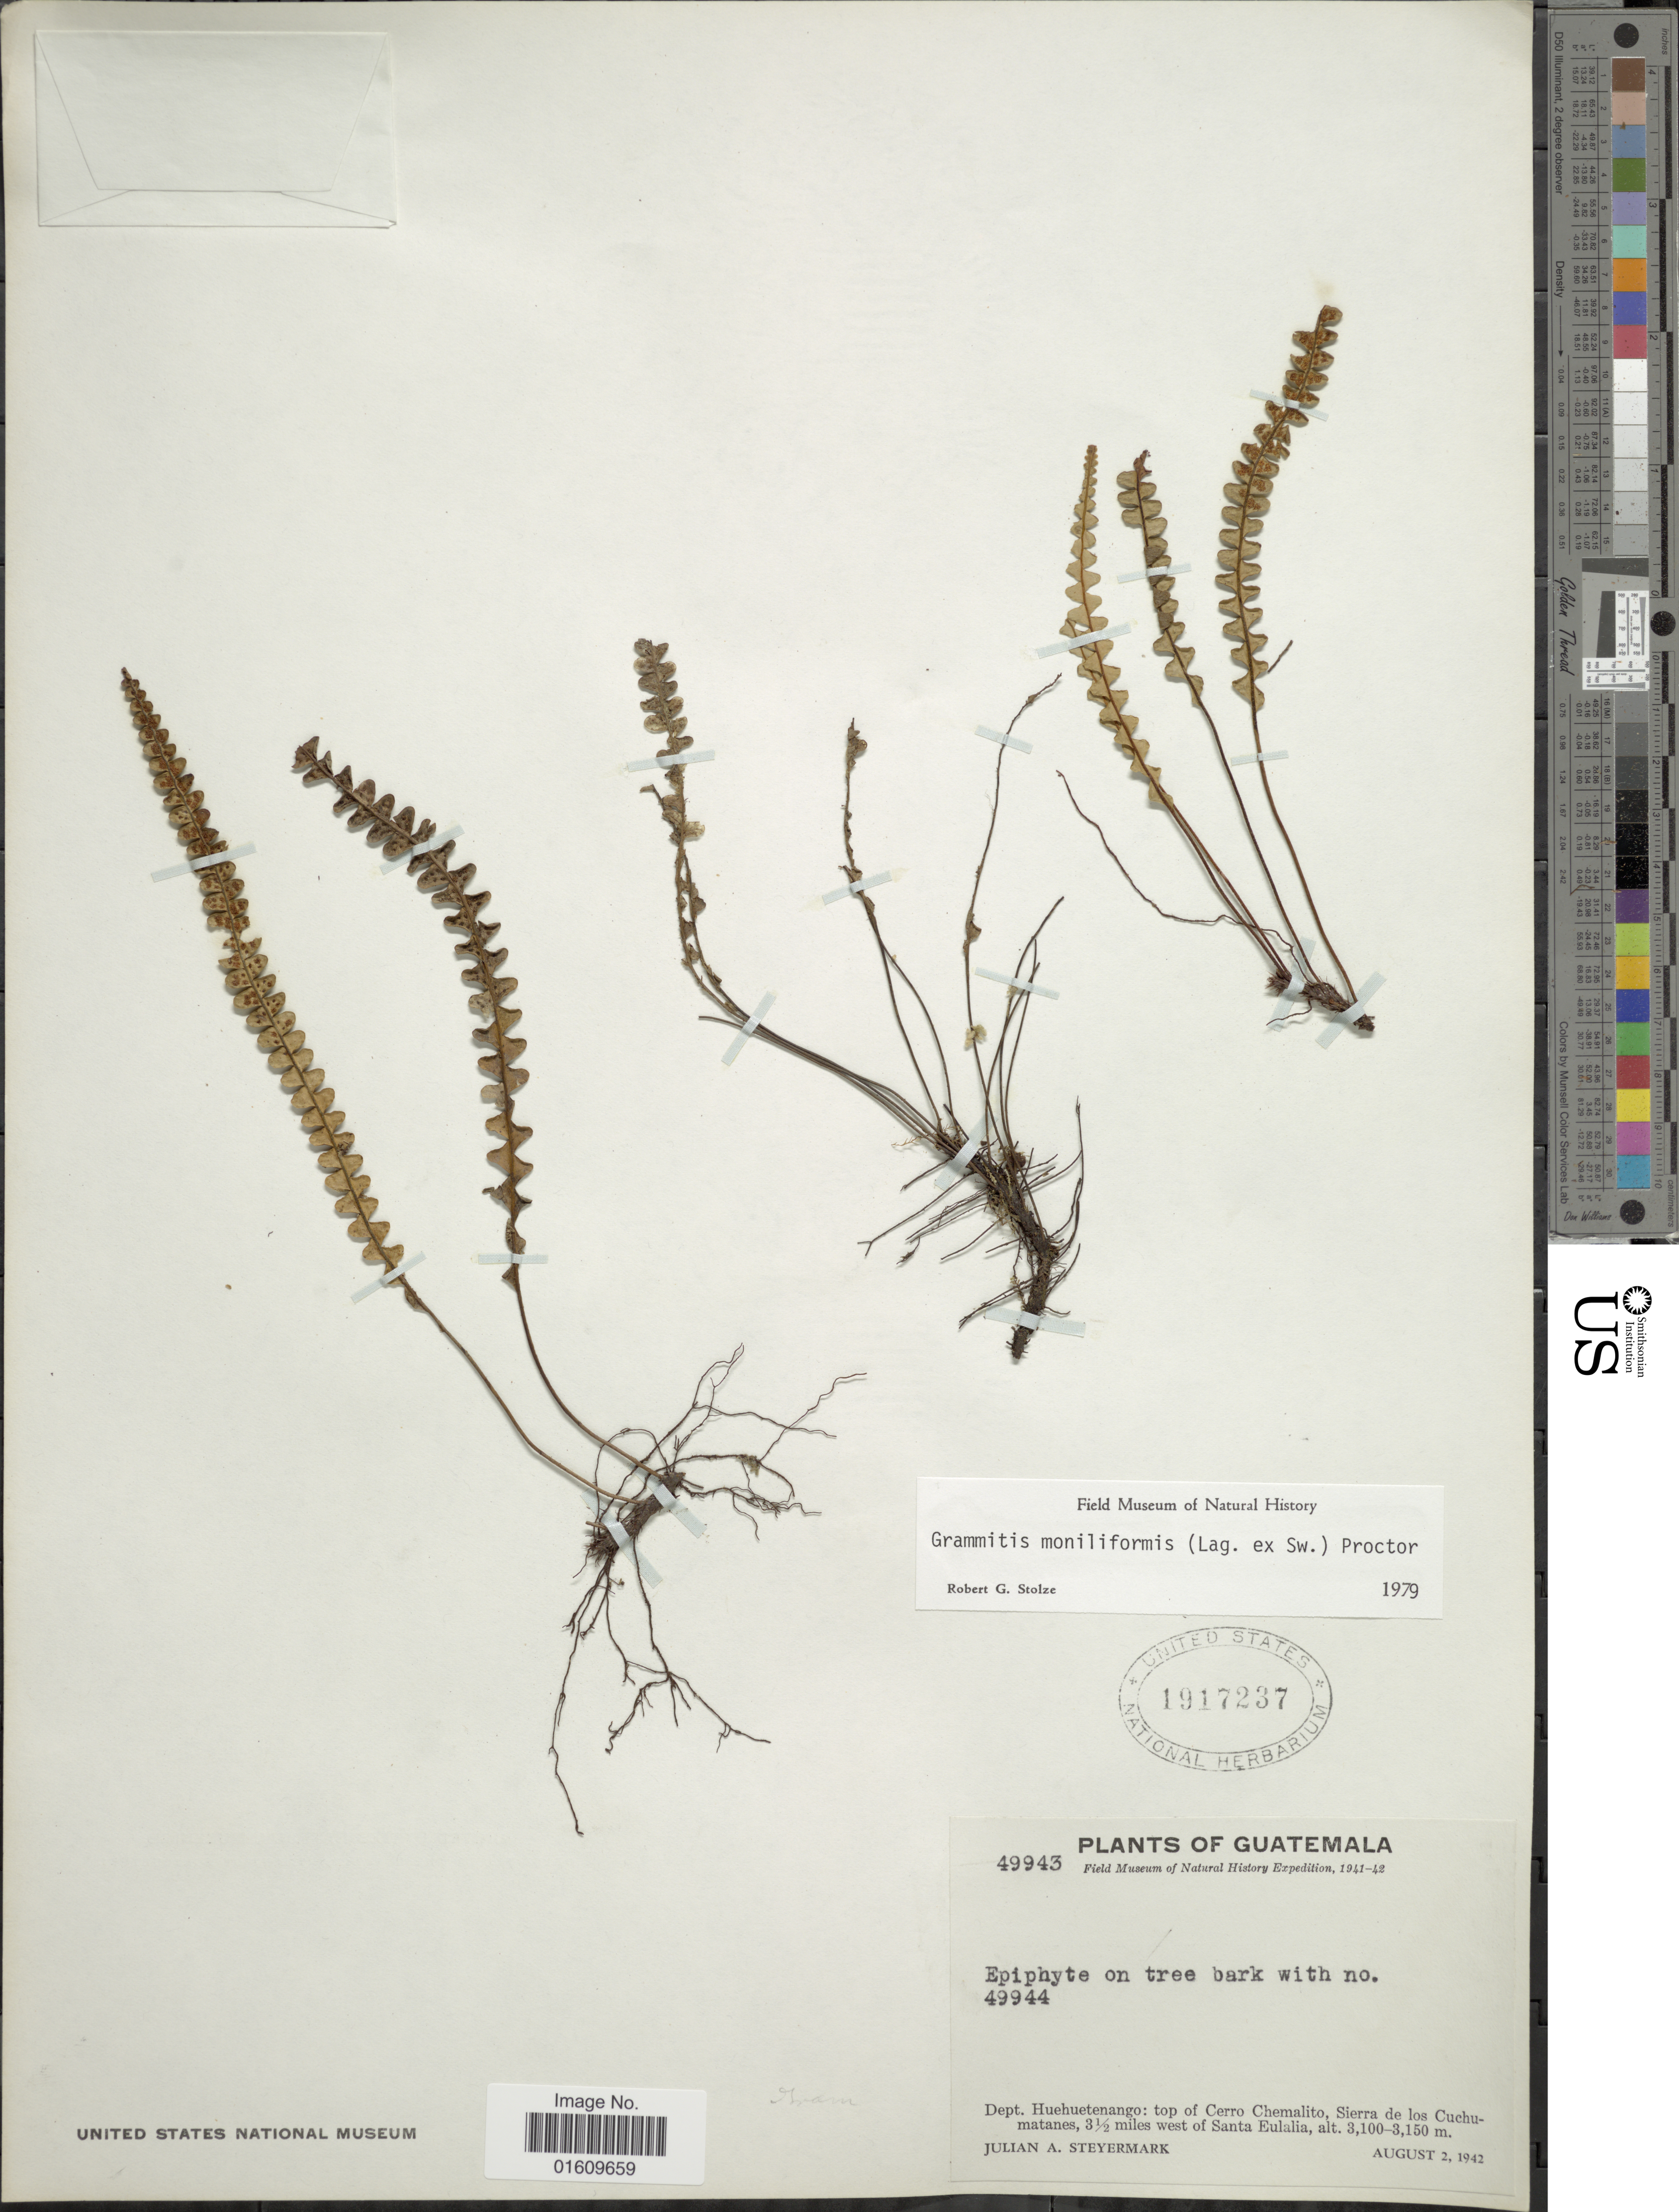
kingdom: Plantae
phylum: Tracheophyta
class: Polypodiopsida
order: Polypodiales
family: Polypodiaceae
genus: Melpomene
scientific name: Melpomene moniliformis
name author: (Lag. ex Sw.) A.R. Sm. & R.C. Moran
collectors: J. Steyermark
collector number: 49943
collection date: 1942-08-02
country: Guatemala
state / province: Huehuetenango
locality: Dept. Huehuetenango, top of Cerro Chemalito, Sierra de los Cuchumatanes, 3½ miles west of Santa Eulalia.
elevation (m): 3100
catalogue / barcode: US 1917237